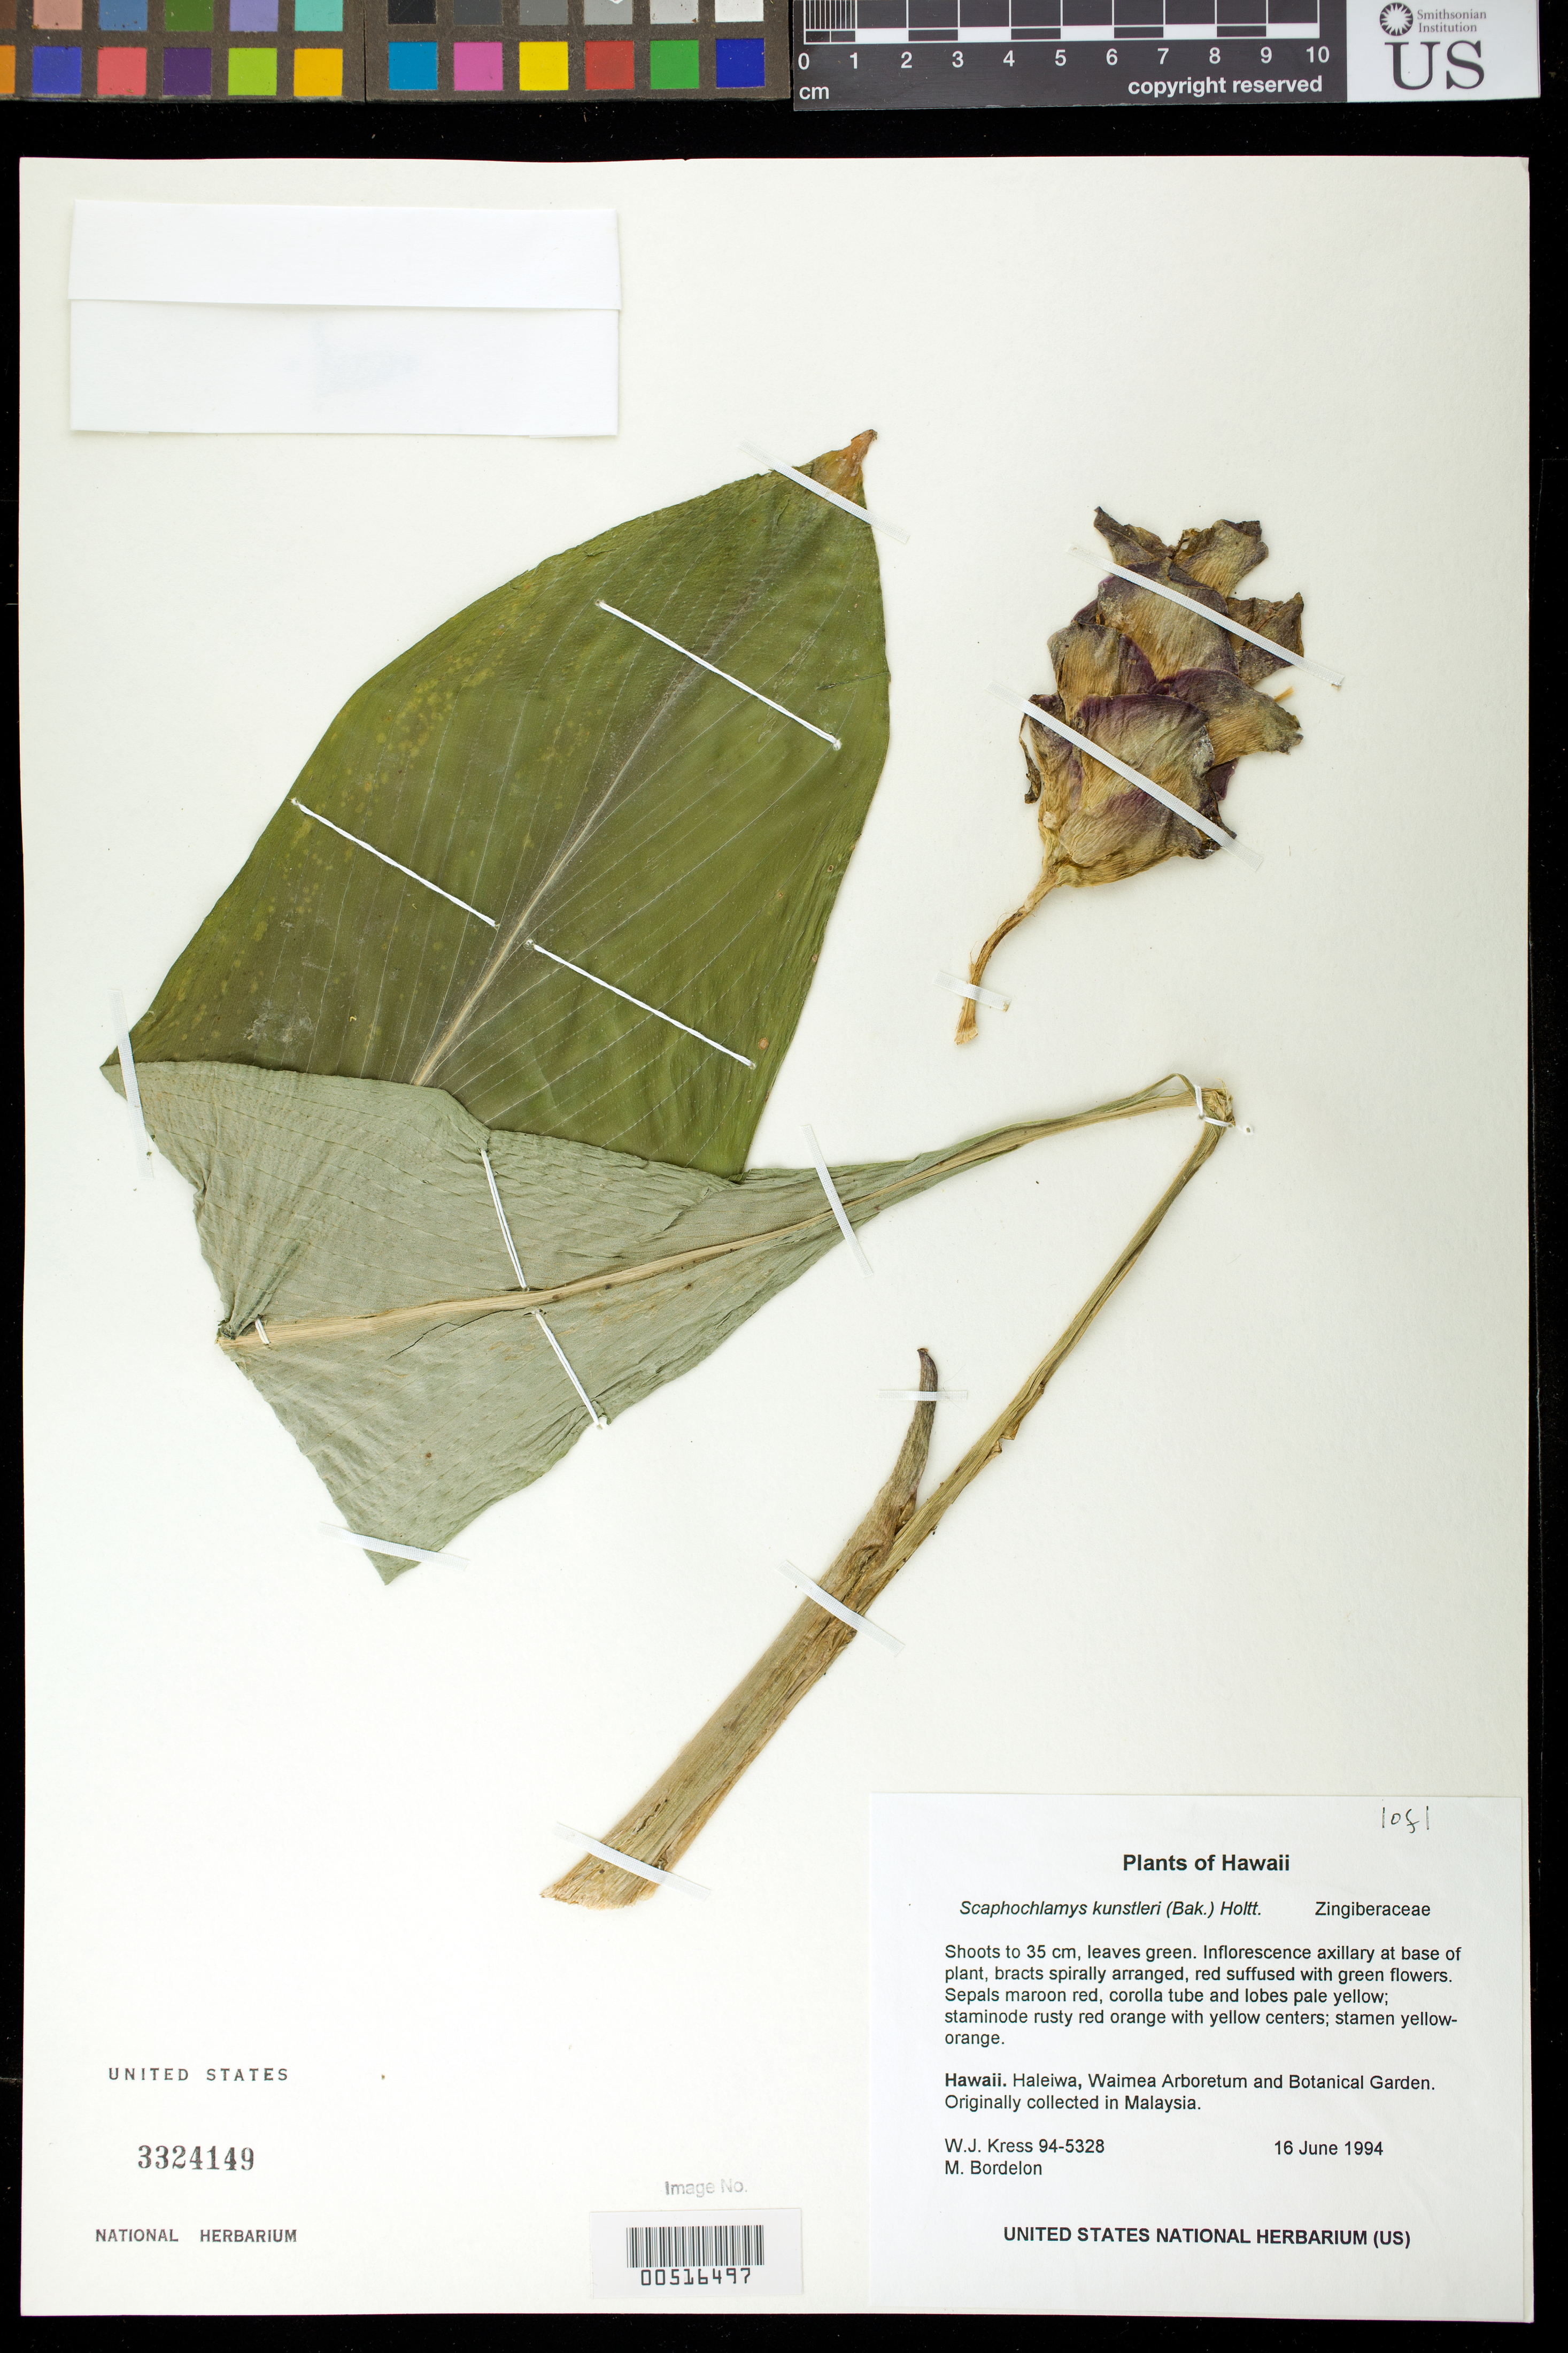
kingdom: Plantae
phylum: Tracheophyta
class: Liliopsida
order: Zingiberales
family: Zingiberaceae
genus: Scaphochlamys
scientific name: Scaphochlamys kunstleri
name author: (Baker) Holttum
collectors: W. J. Kress & M. Bordelon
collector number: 94-5328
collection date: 1994-06-16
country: United States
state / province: Hawaii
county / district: Kauai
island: Oahu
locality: Waimea Arboretum and Botanical Garden, Haleiwa.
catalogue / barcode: US 3324149